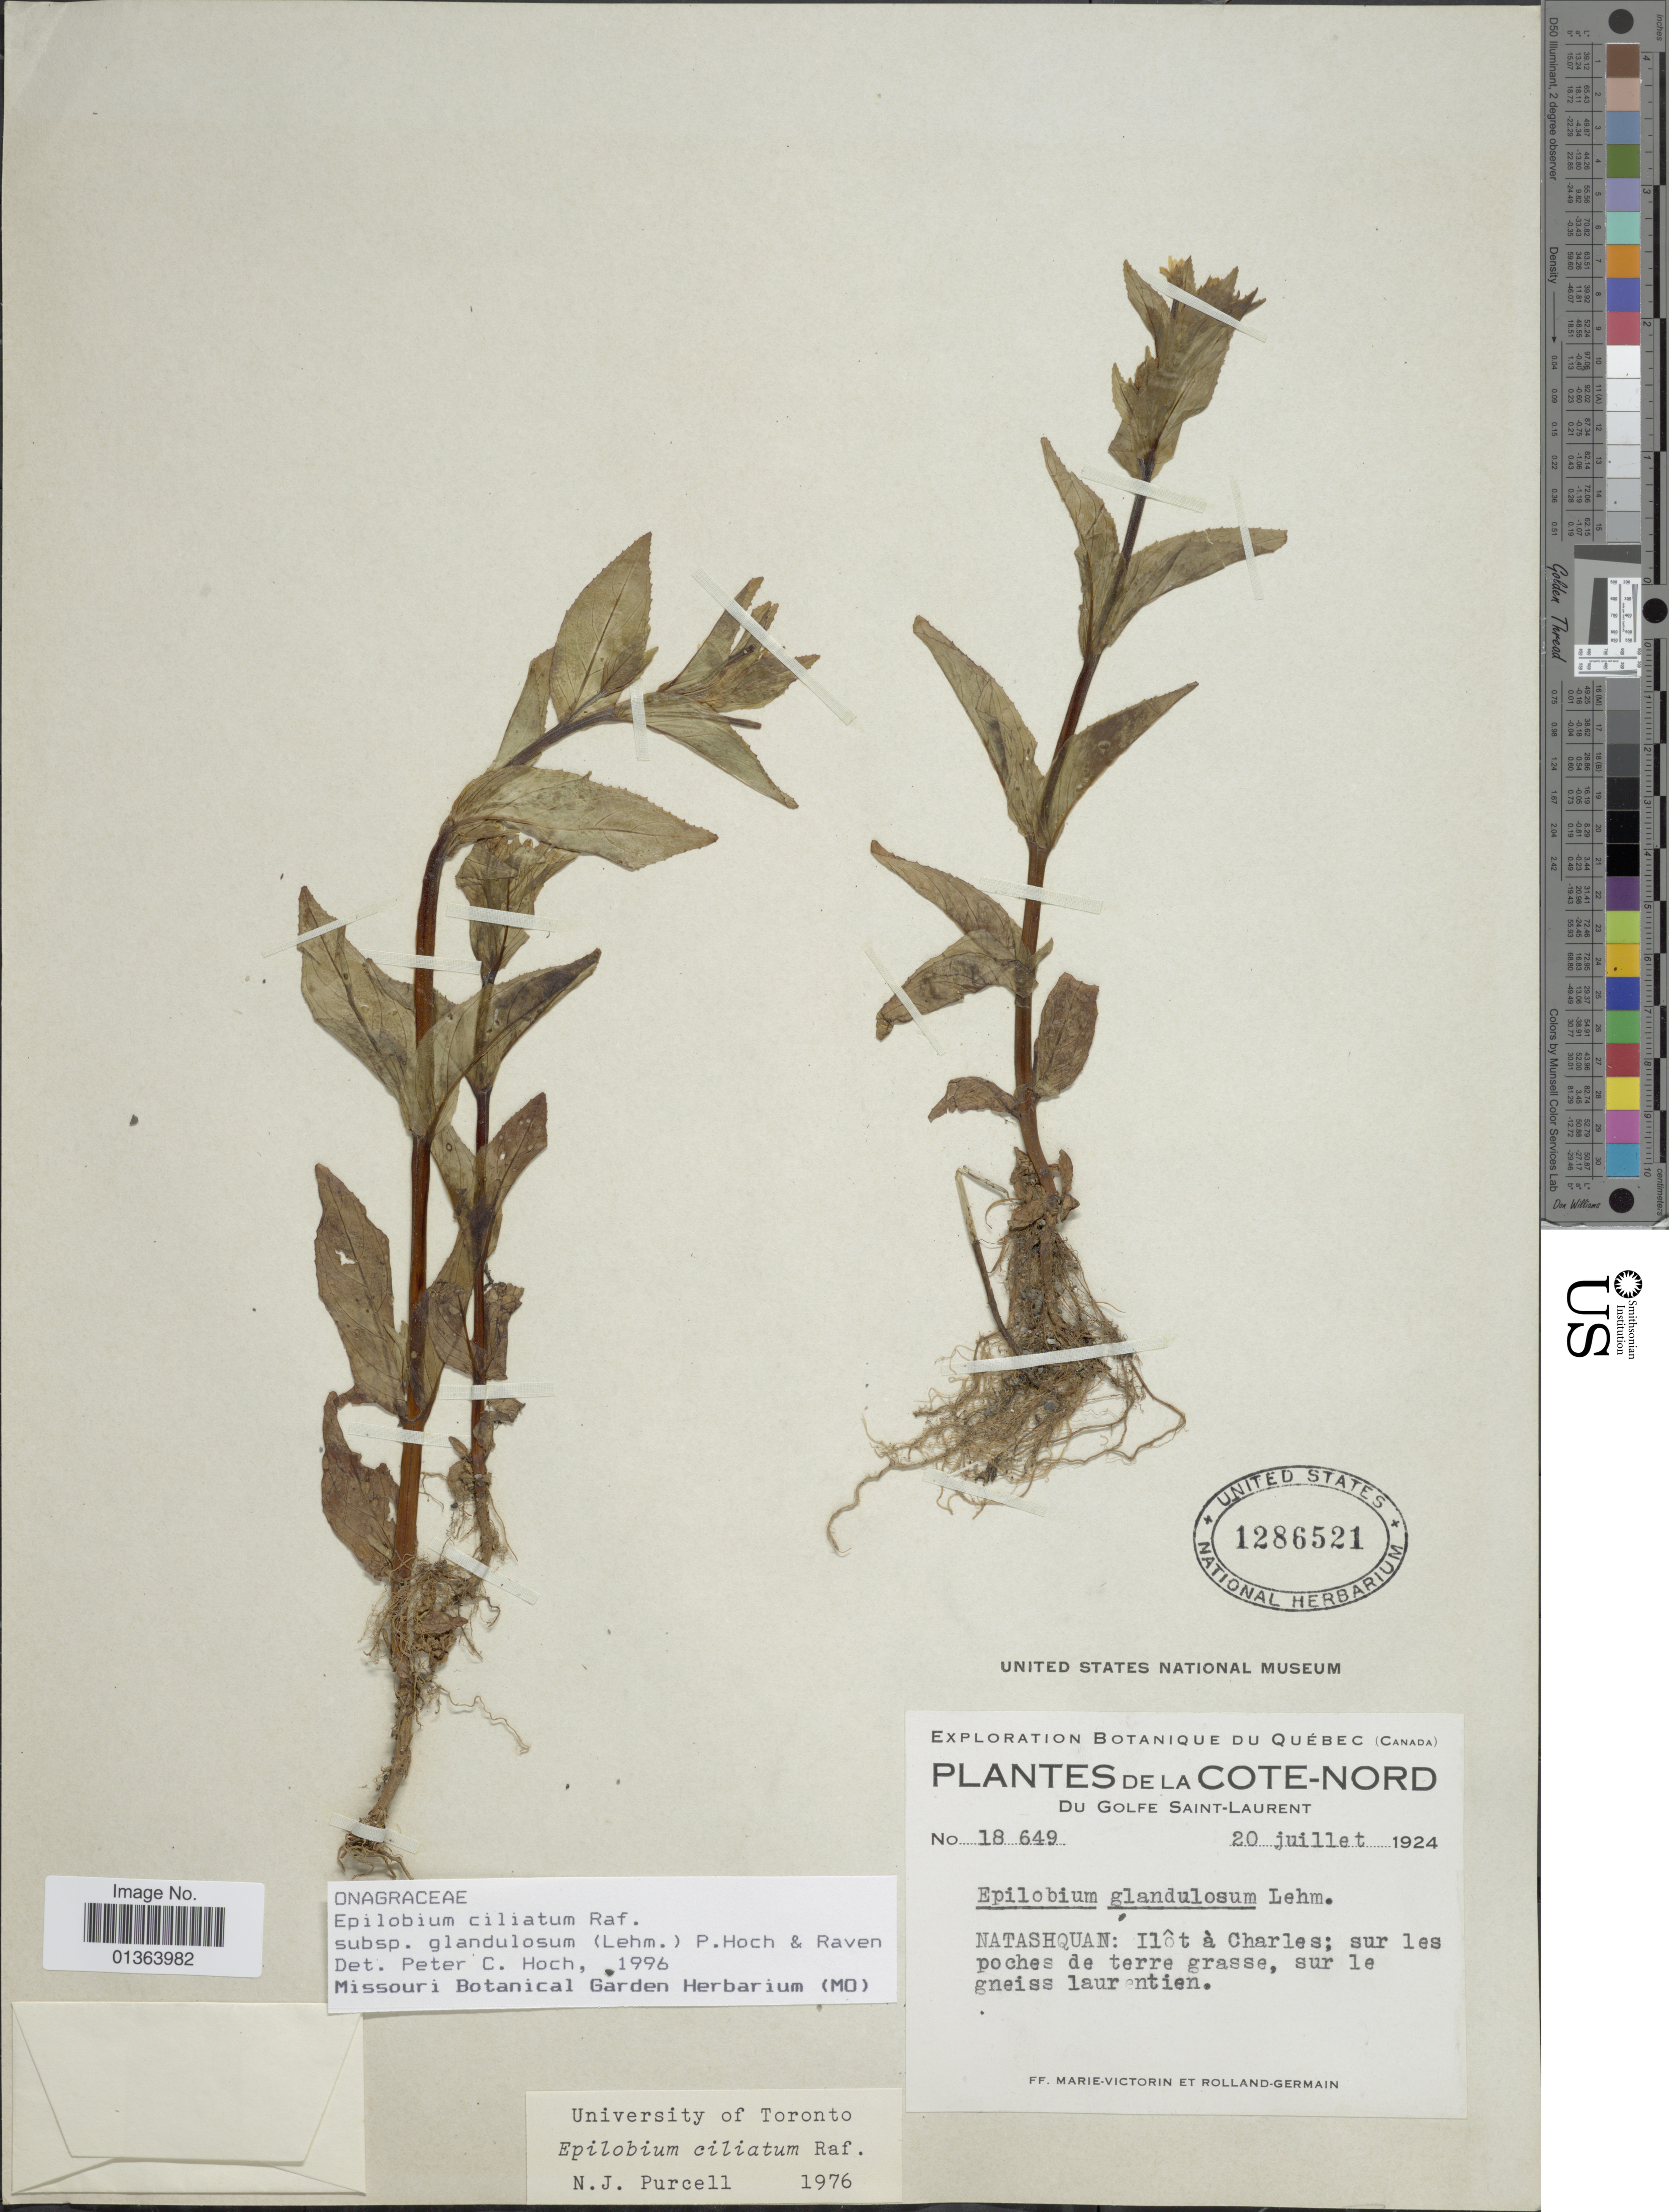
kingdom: Plantae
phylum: Tracheophyta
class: Magnoliopsida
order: Myrtales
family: Onagraceae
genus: Epilobium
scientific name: Epilobium ciliatum subsp. glandulosum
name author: (Lehm.) Hoch & P.H. Raven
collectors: Fr. Marie-Victorin & Rolland-Germain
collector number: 18649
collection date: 1924-07-20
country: Canada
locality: Cote-Nord. Du Golfe Saint-Laurent. Natashquan: Ilôt à Charles.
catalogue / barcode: US 1286521